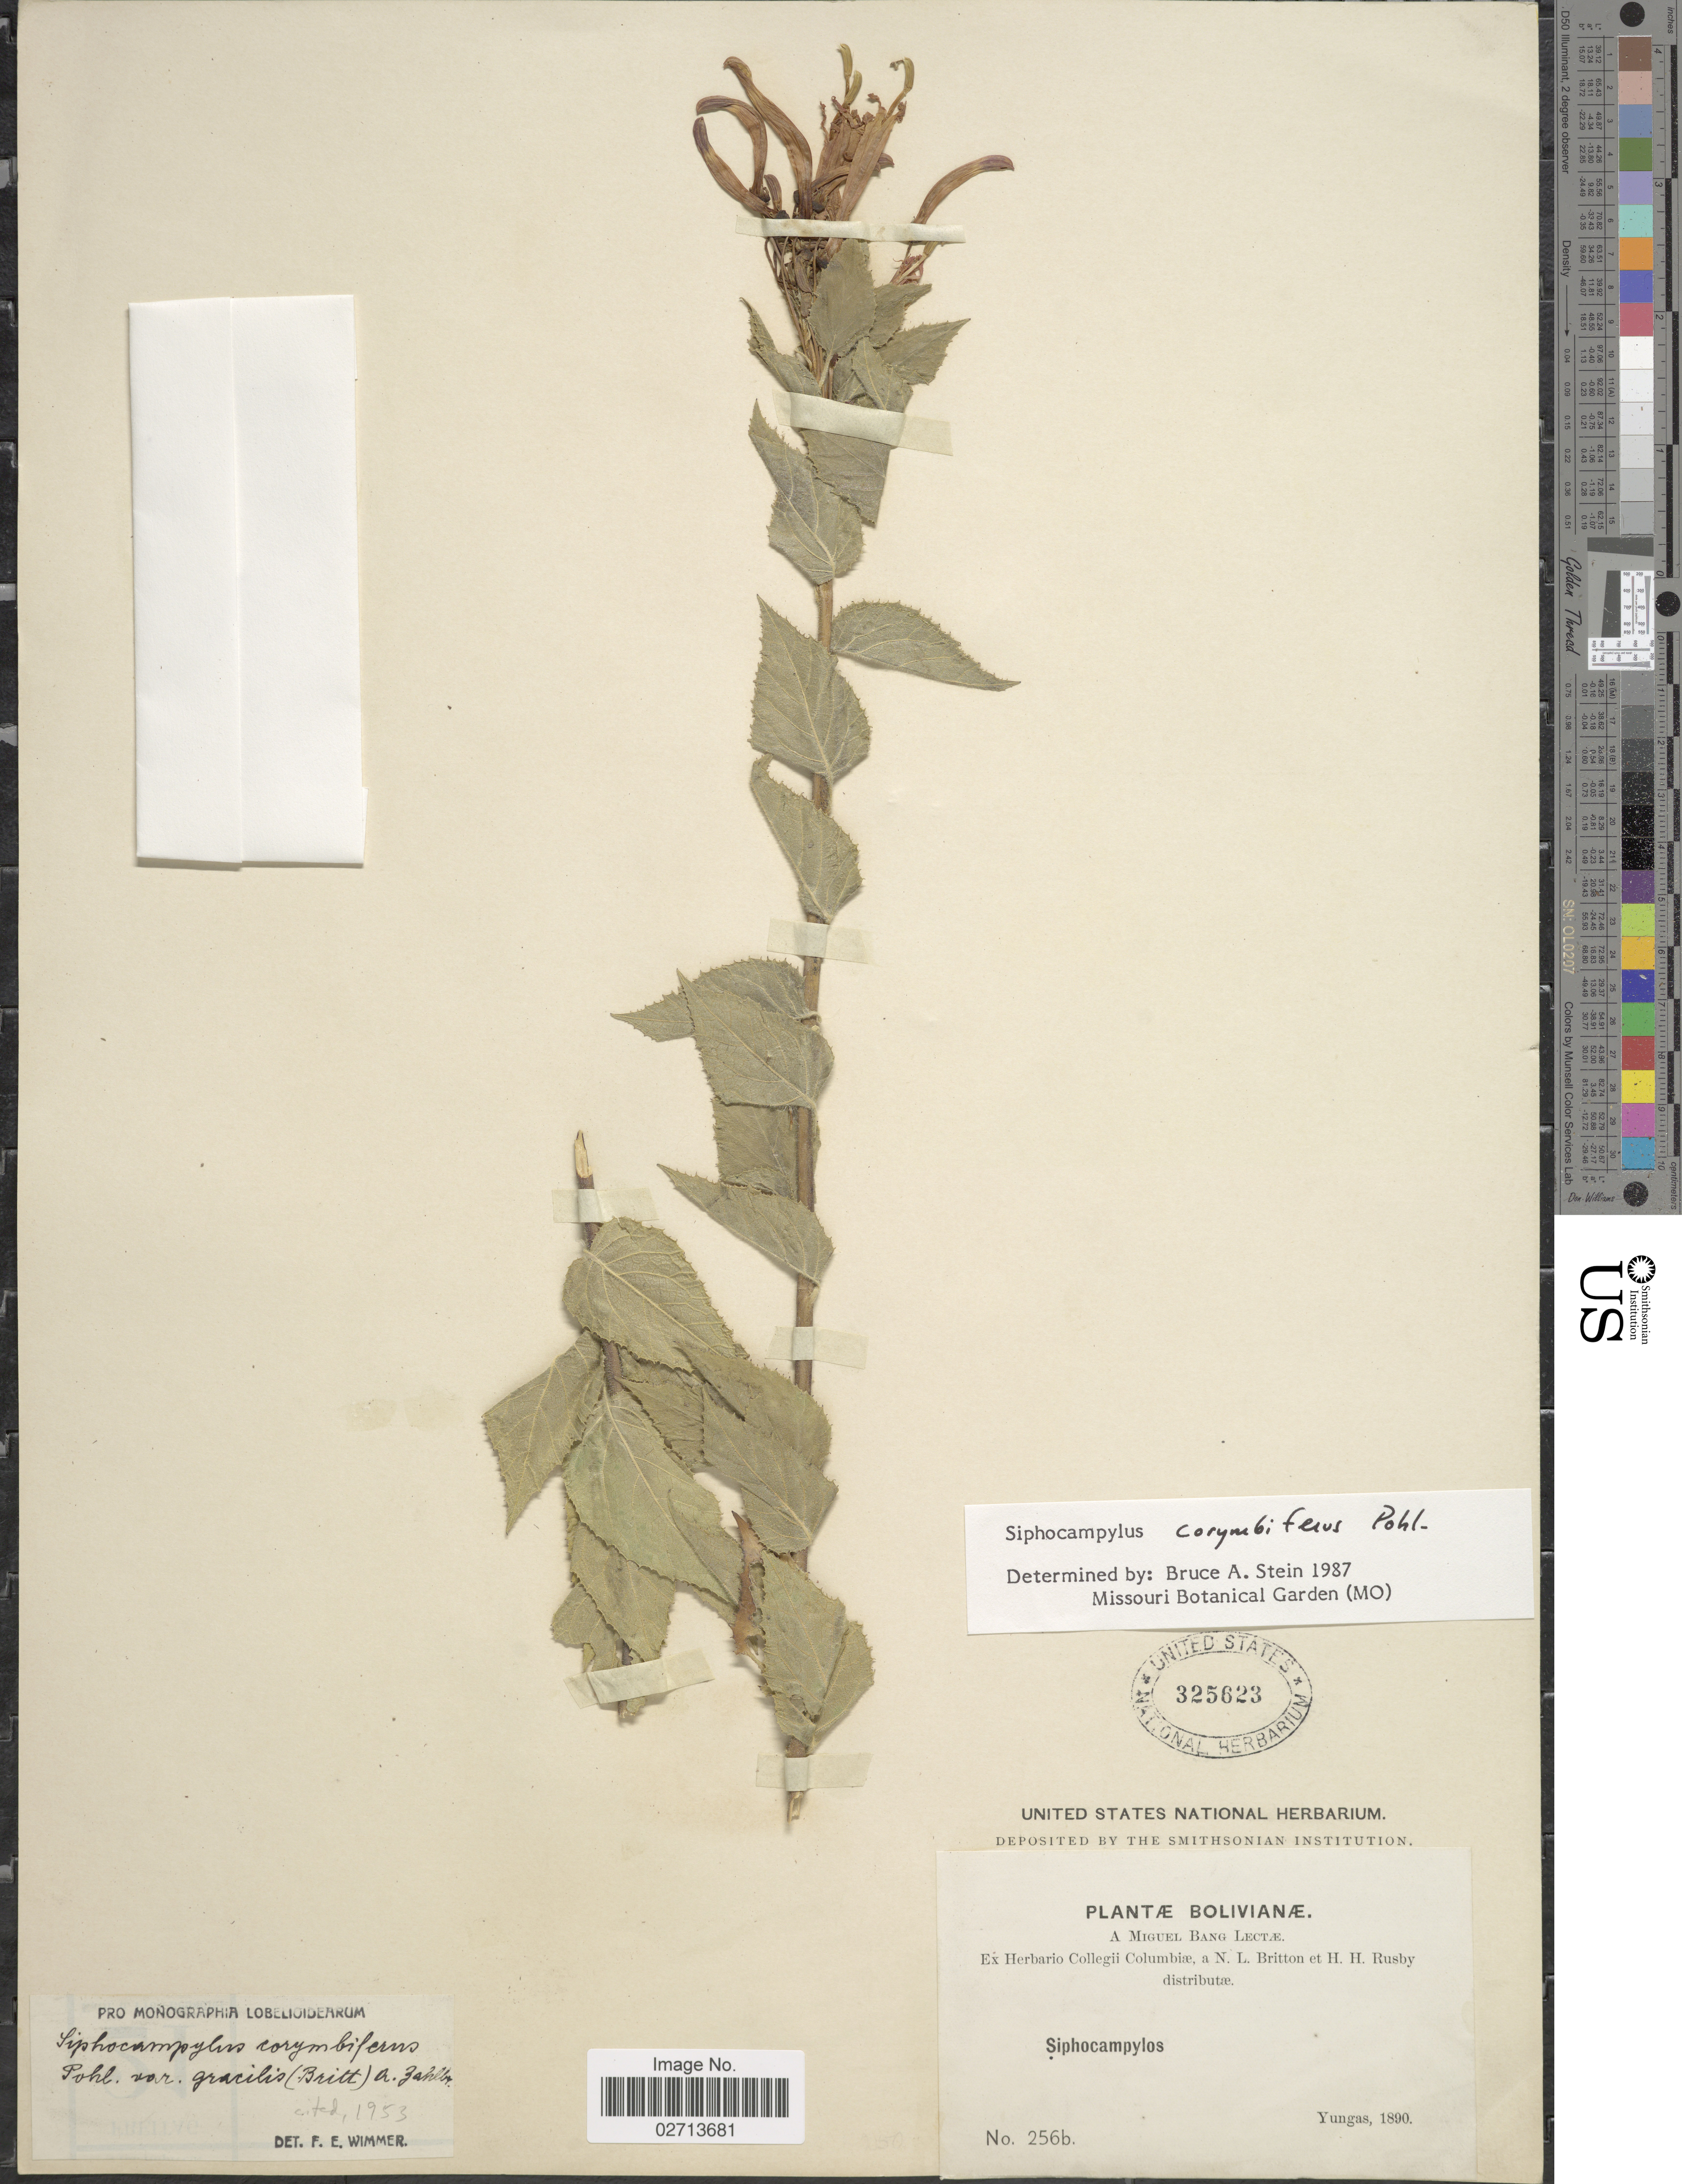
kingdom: Plantae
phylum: Tracheophyta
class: Magnoliopsida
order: Asterales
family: Campanulaceae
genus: Siphocampylus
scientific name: Siphocampylus corymbiferus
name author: Pohl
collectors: M. Bang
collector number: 256b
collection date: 1890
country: Bolivia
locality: Yungas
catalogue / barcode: US 325623